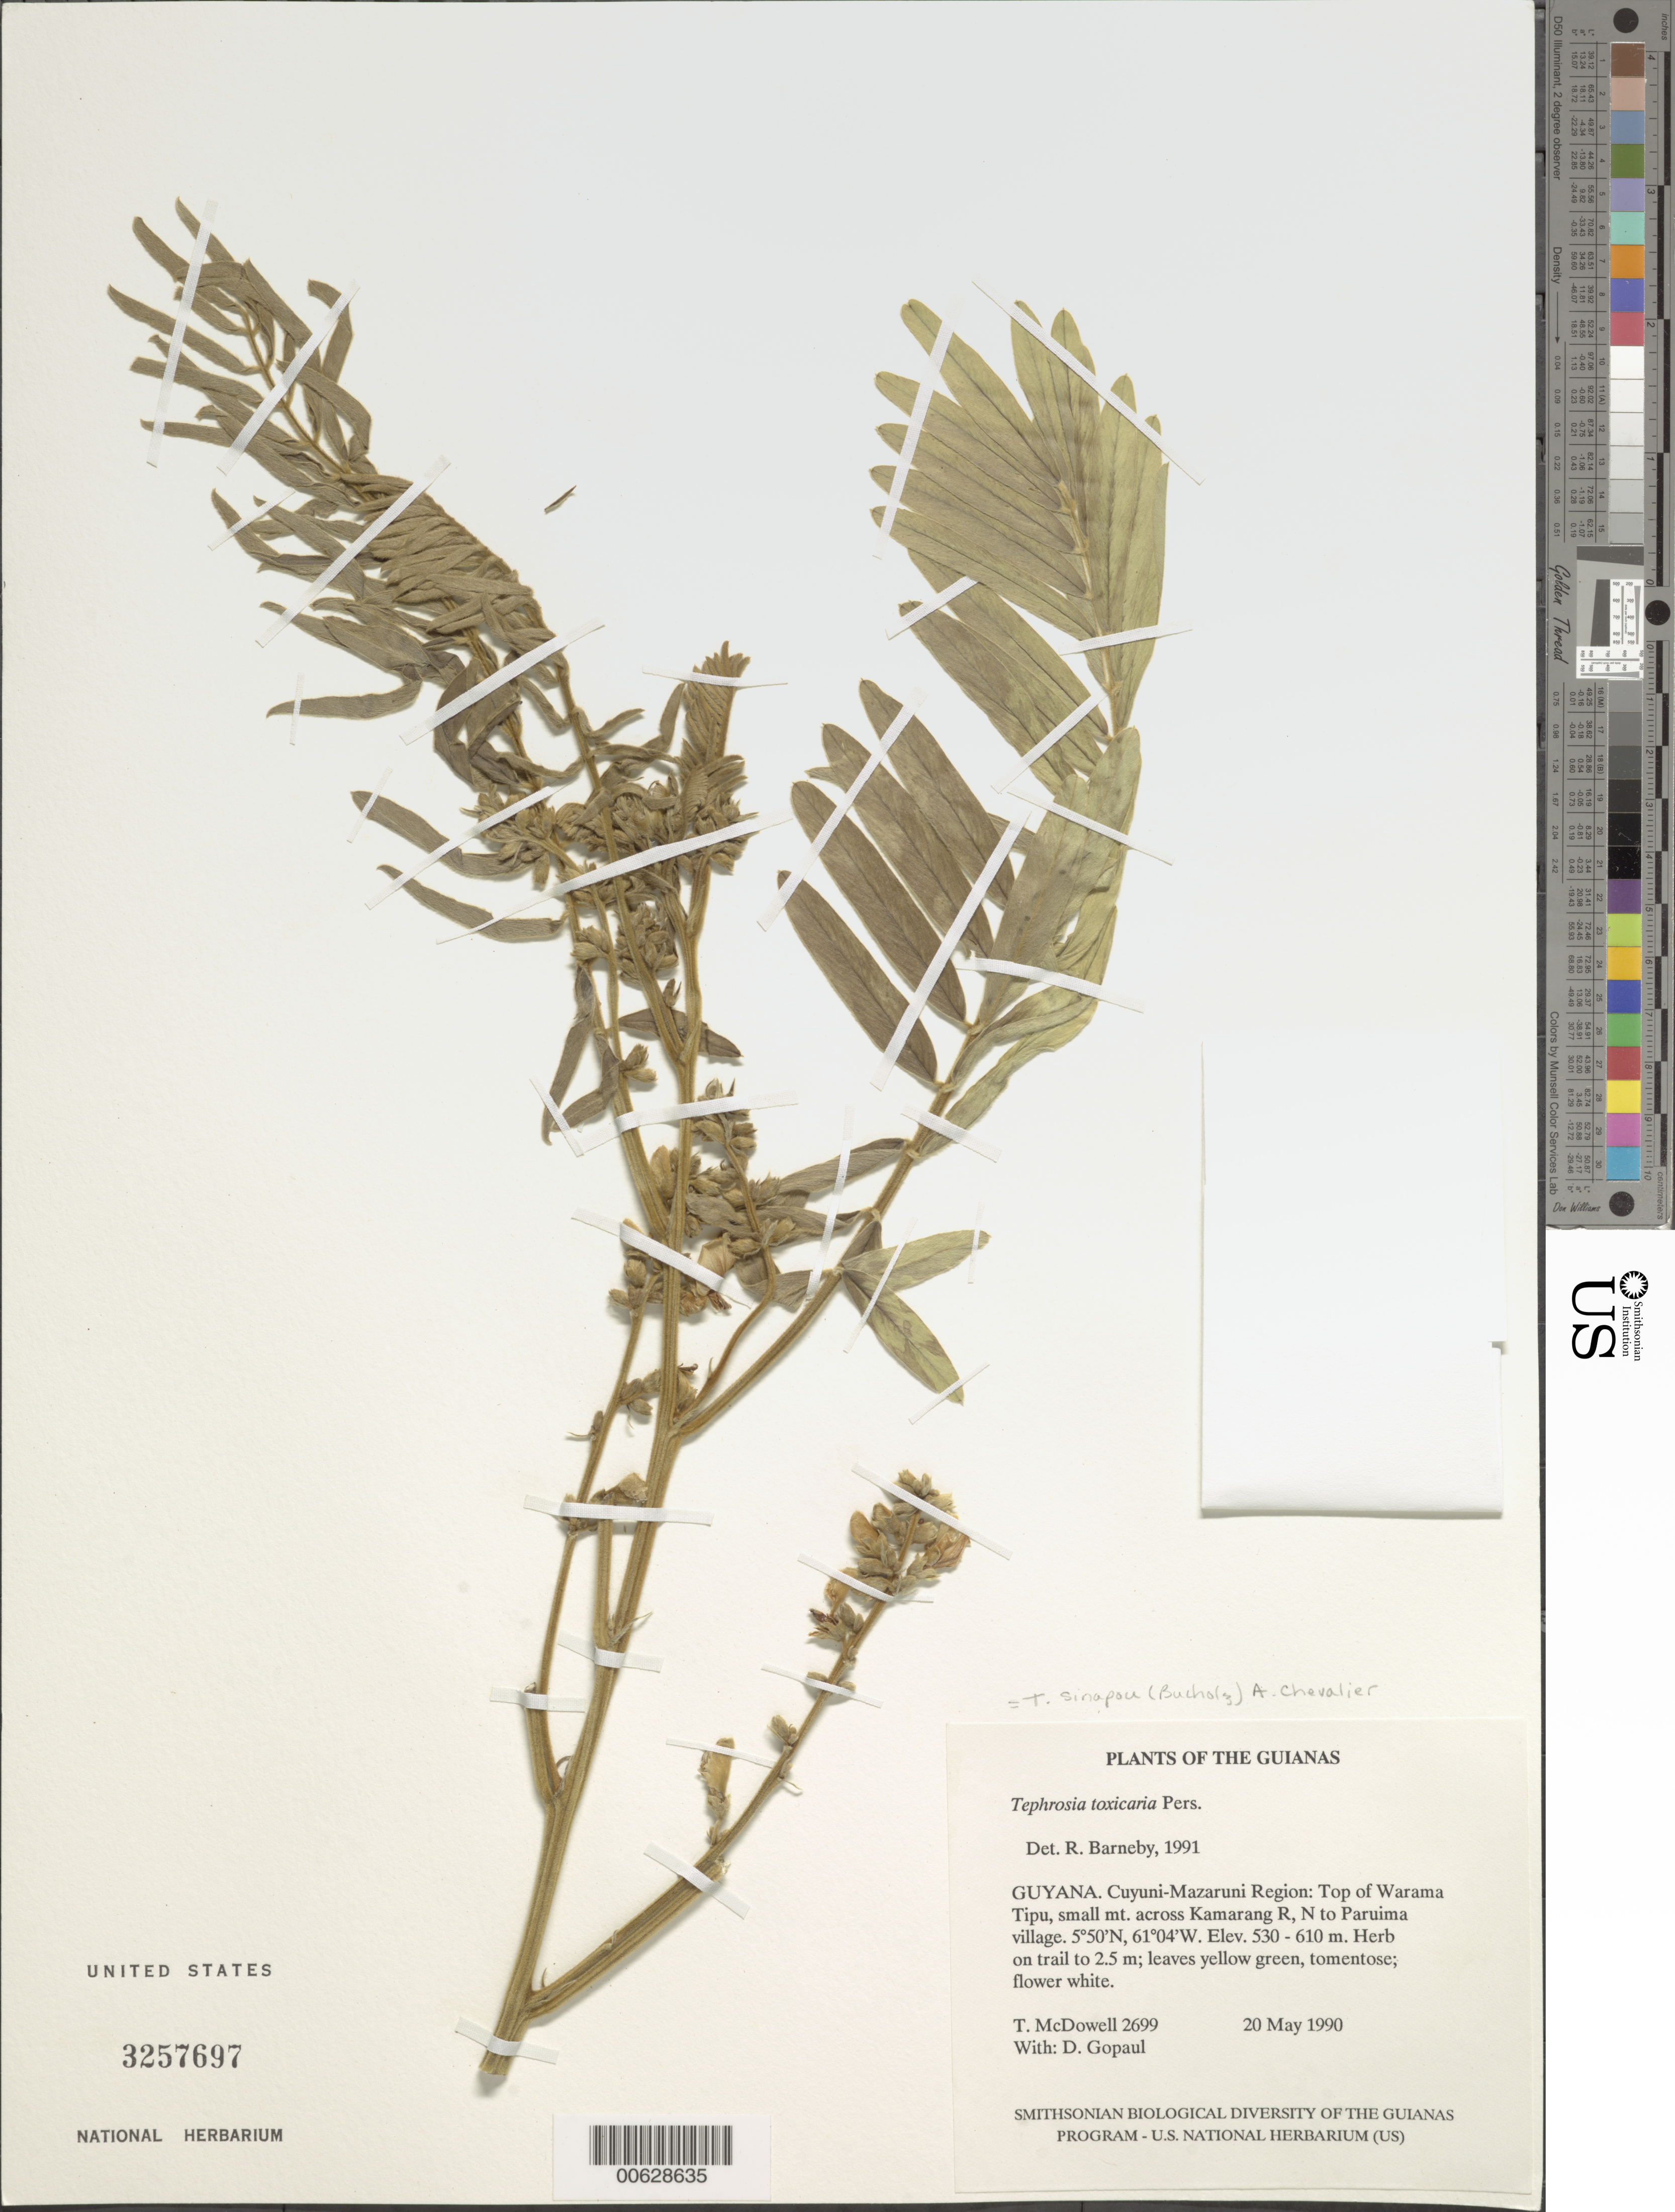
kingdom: Plantae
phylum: Tracheophyta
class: Magnoliopsida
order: Fabales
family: Fabaceae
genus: Tephrosia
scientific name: Tephrosia sinapou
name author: (Buc'hoz) A. Chev.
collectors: T. McDowell & D. Gopaul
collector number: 2699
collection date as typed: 20 May 1990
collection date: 1990-05-20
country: Guyana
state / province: Cuyuni-Mazaruni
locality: Top of Warama Tipu, small mt. across Kamarang R, N of Paruima village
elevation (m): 530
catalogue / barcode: US 3257697